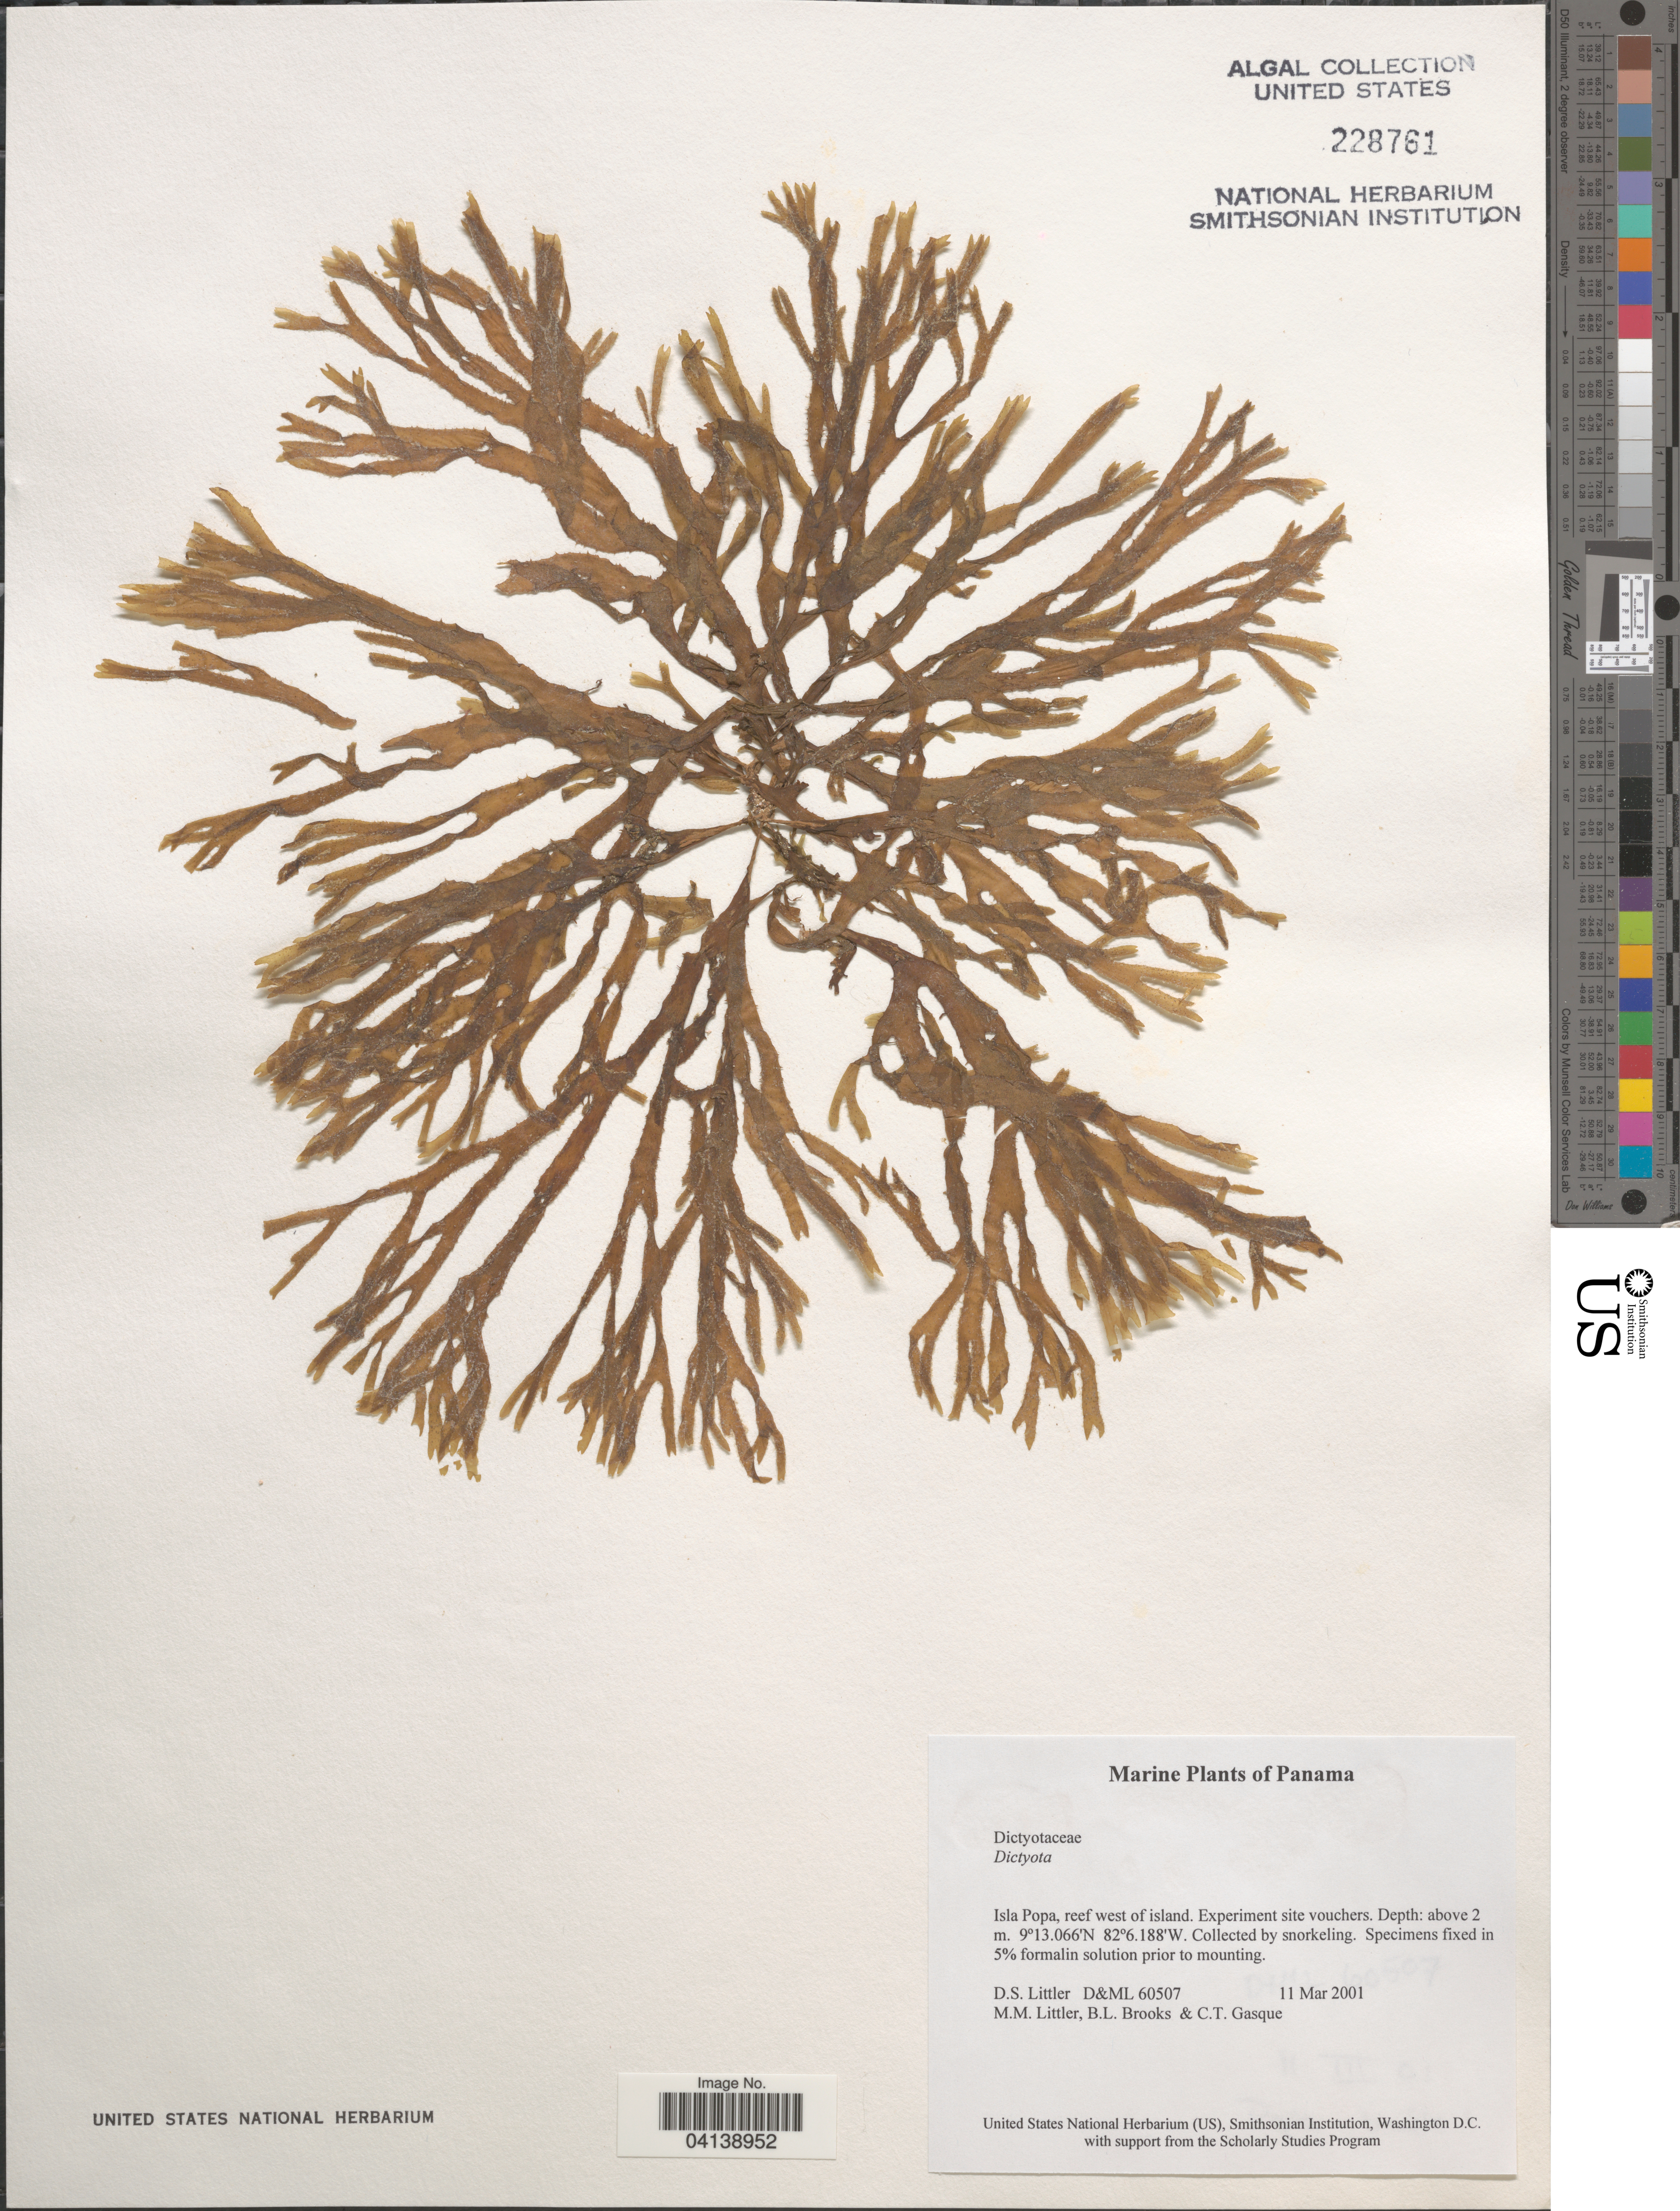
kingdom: Chromista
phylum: Ochrophyta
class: Phaeophyceae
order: Dictyotales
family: Dictyotaceae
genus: Dictyota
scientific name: Dictyota sp.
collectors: D. S. Littler, B. Brooks & C. Gasque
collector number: D&ML 60507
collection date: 2001-03-11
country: Panama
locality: Isla Popa, reed west of island.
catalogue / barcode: US 228761